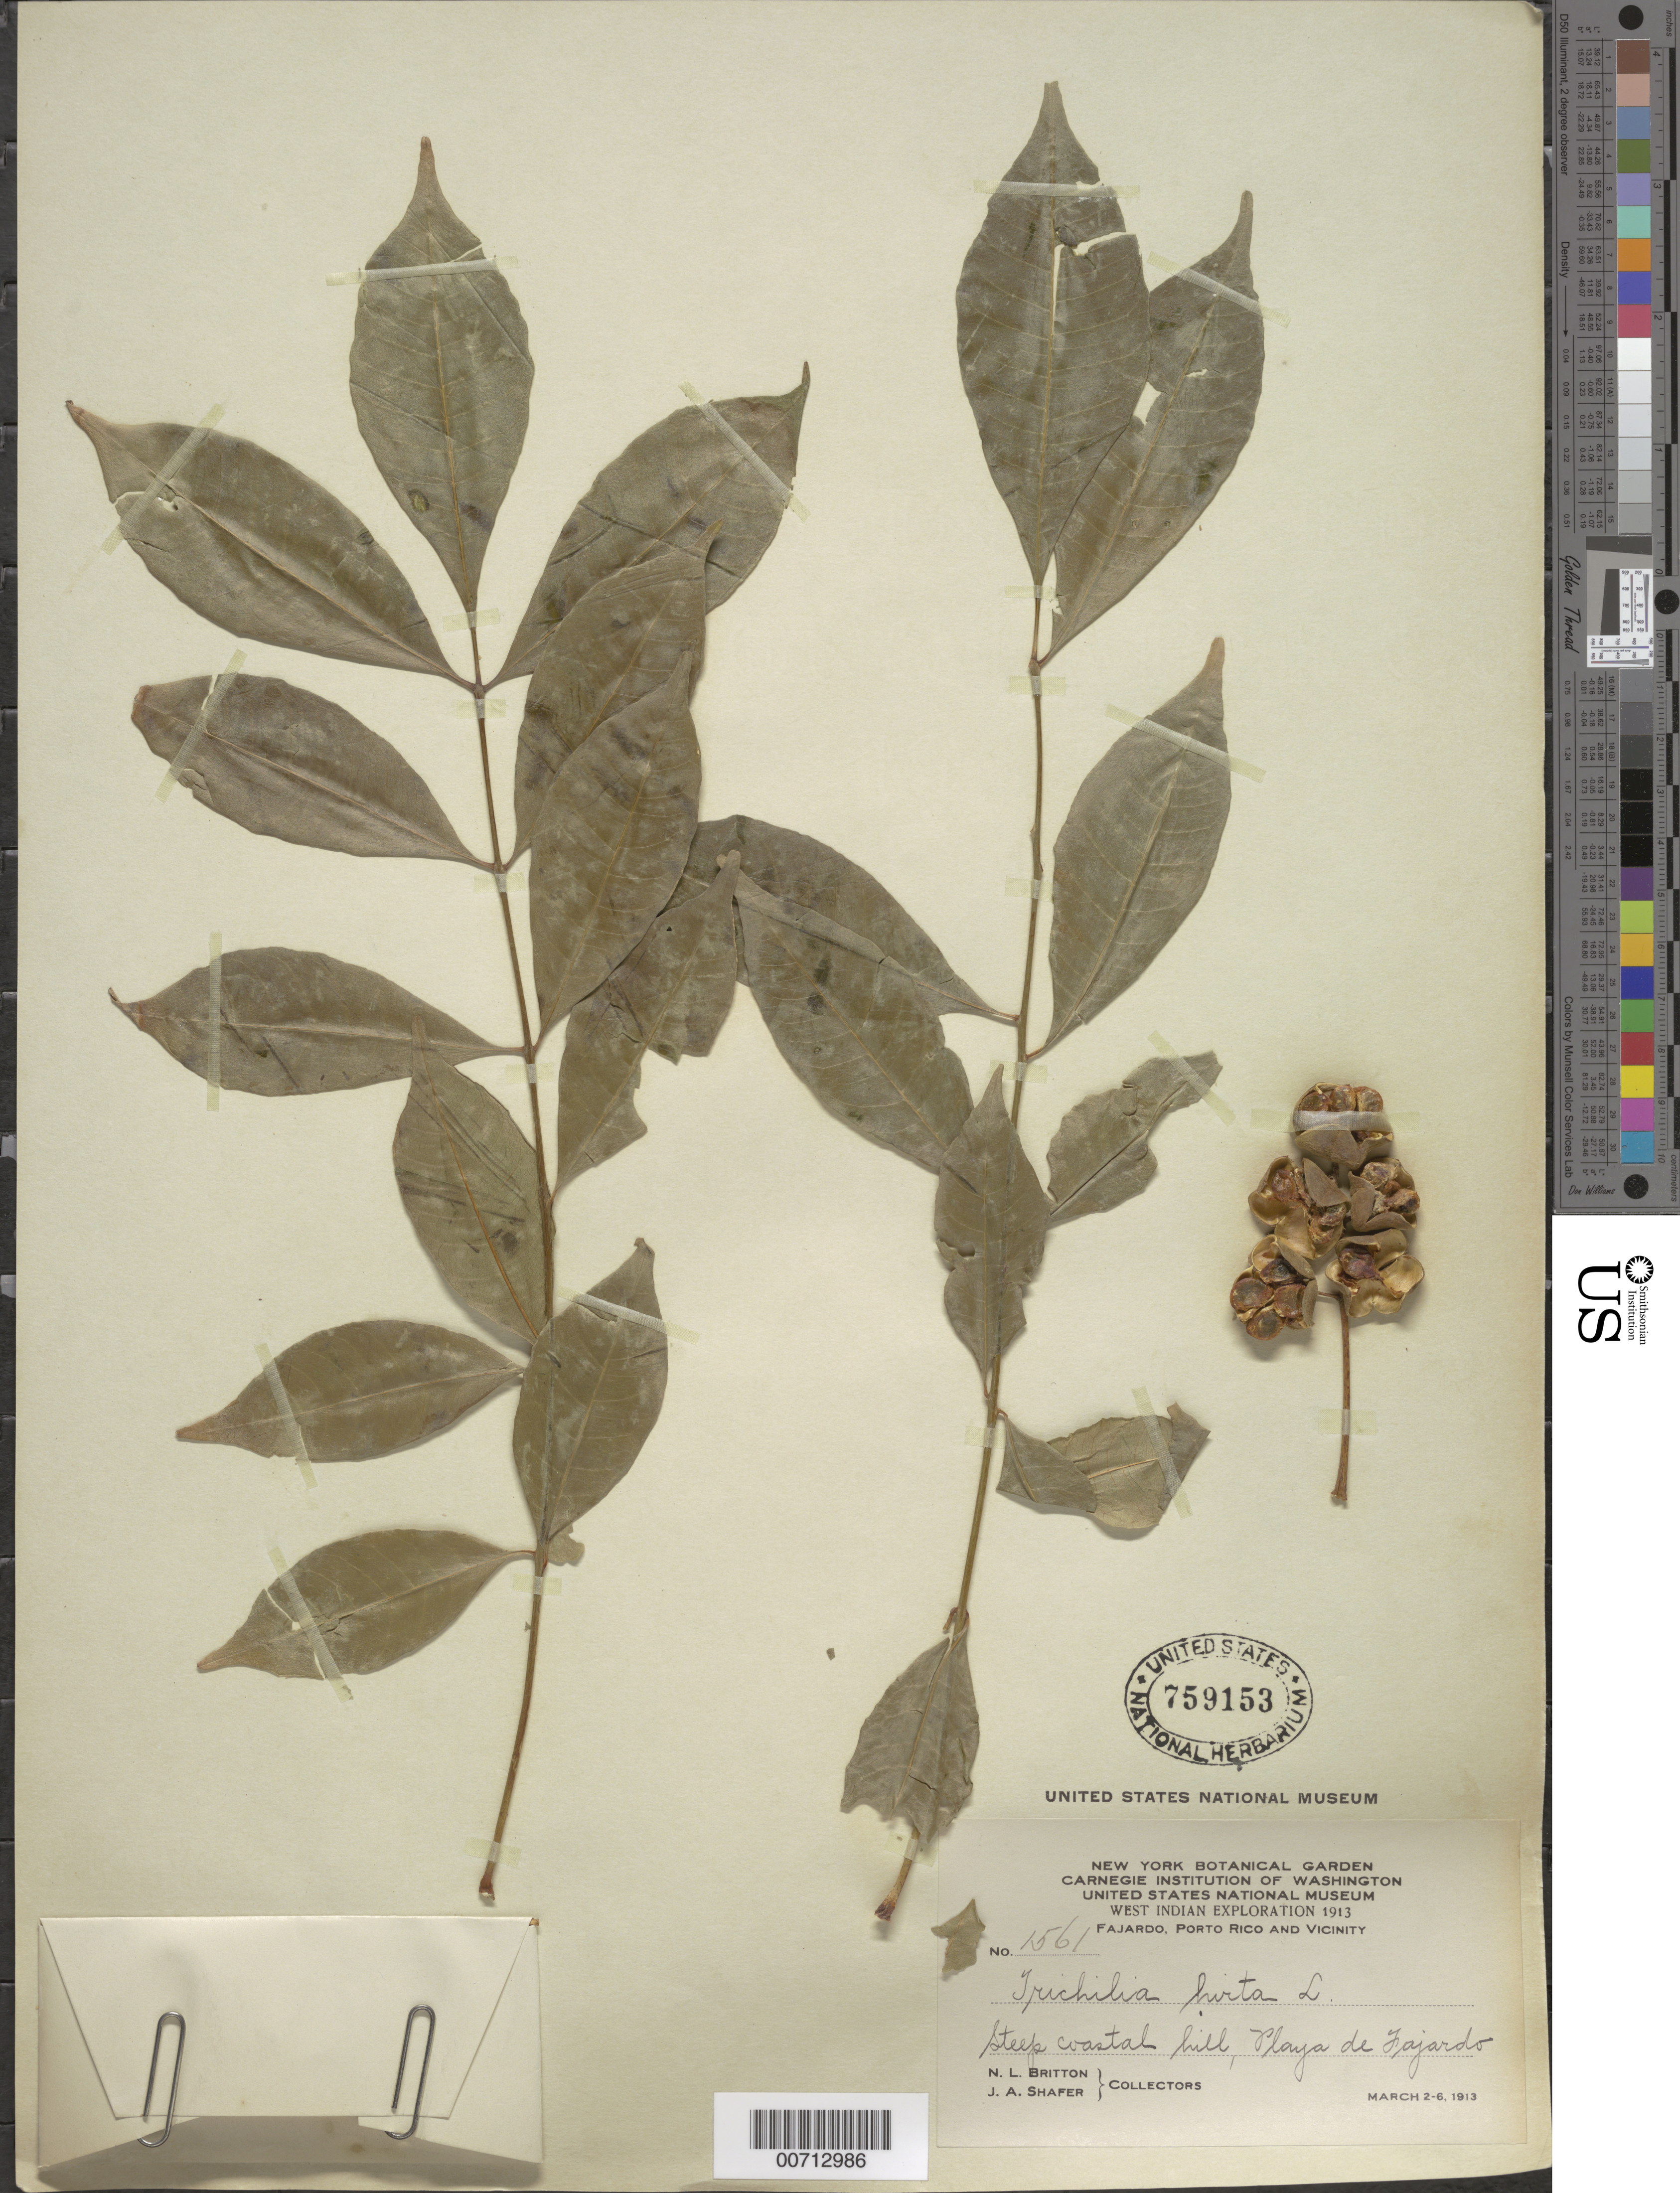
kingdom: Plantae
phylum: Tracheophyta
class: Magnoliopsida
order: Sapindales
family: Meliaceae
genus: Trichilia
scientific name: Trichilia hirta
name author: L.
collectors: N. Britton & J. A. Shafer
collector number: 1561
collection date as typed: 02 Mar 1913 to 06 Mar 1913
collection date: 1913-03-02/1913-03-06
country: Puerto Rico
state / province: Fajardo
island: Greater Antilles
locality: Playa de Fajardo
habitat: Steep coastal hill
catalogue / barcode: US 759153